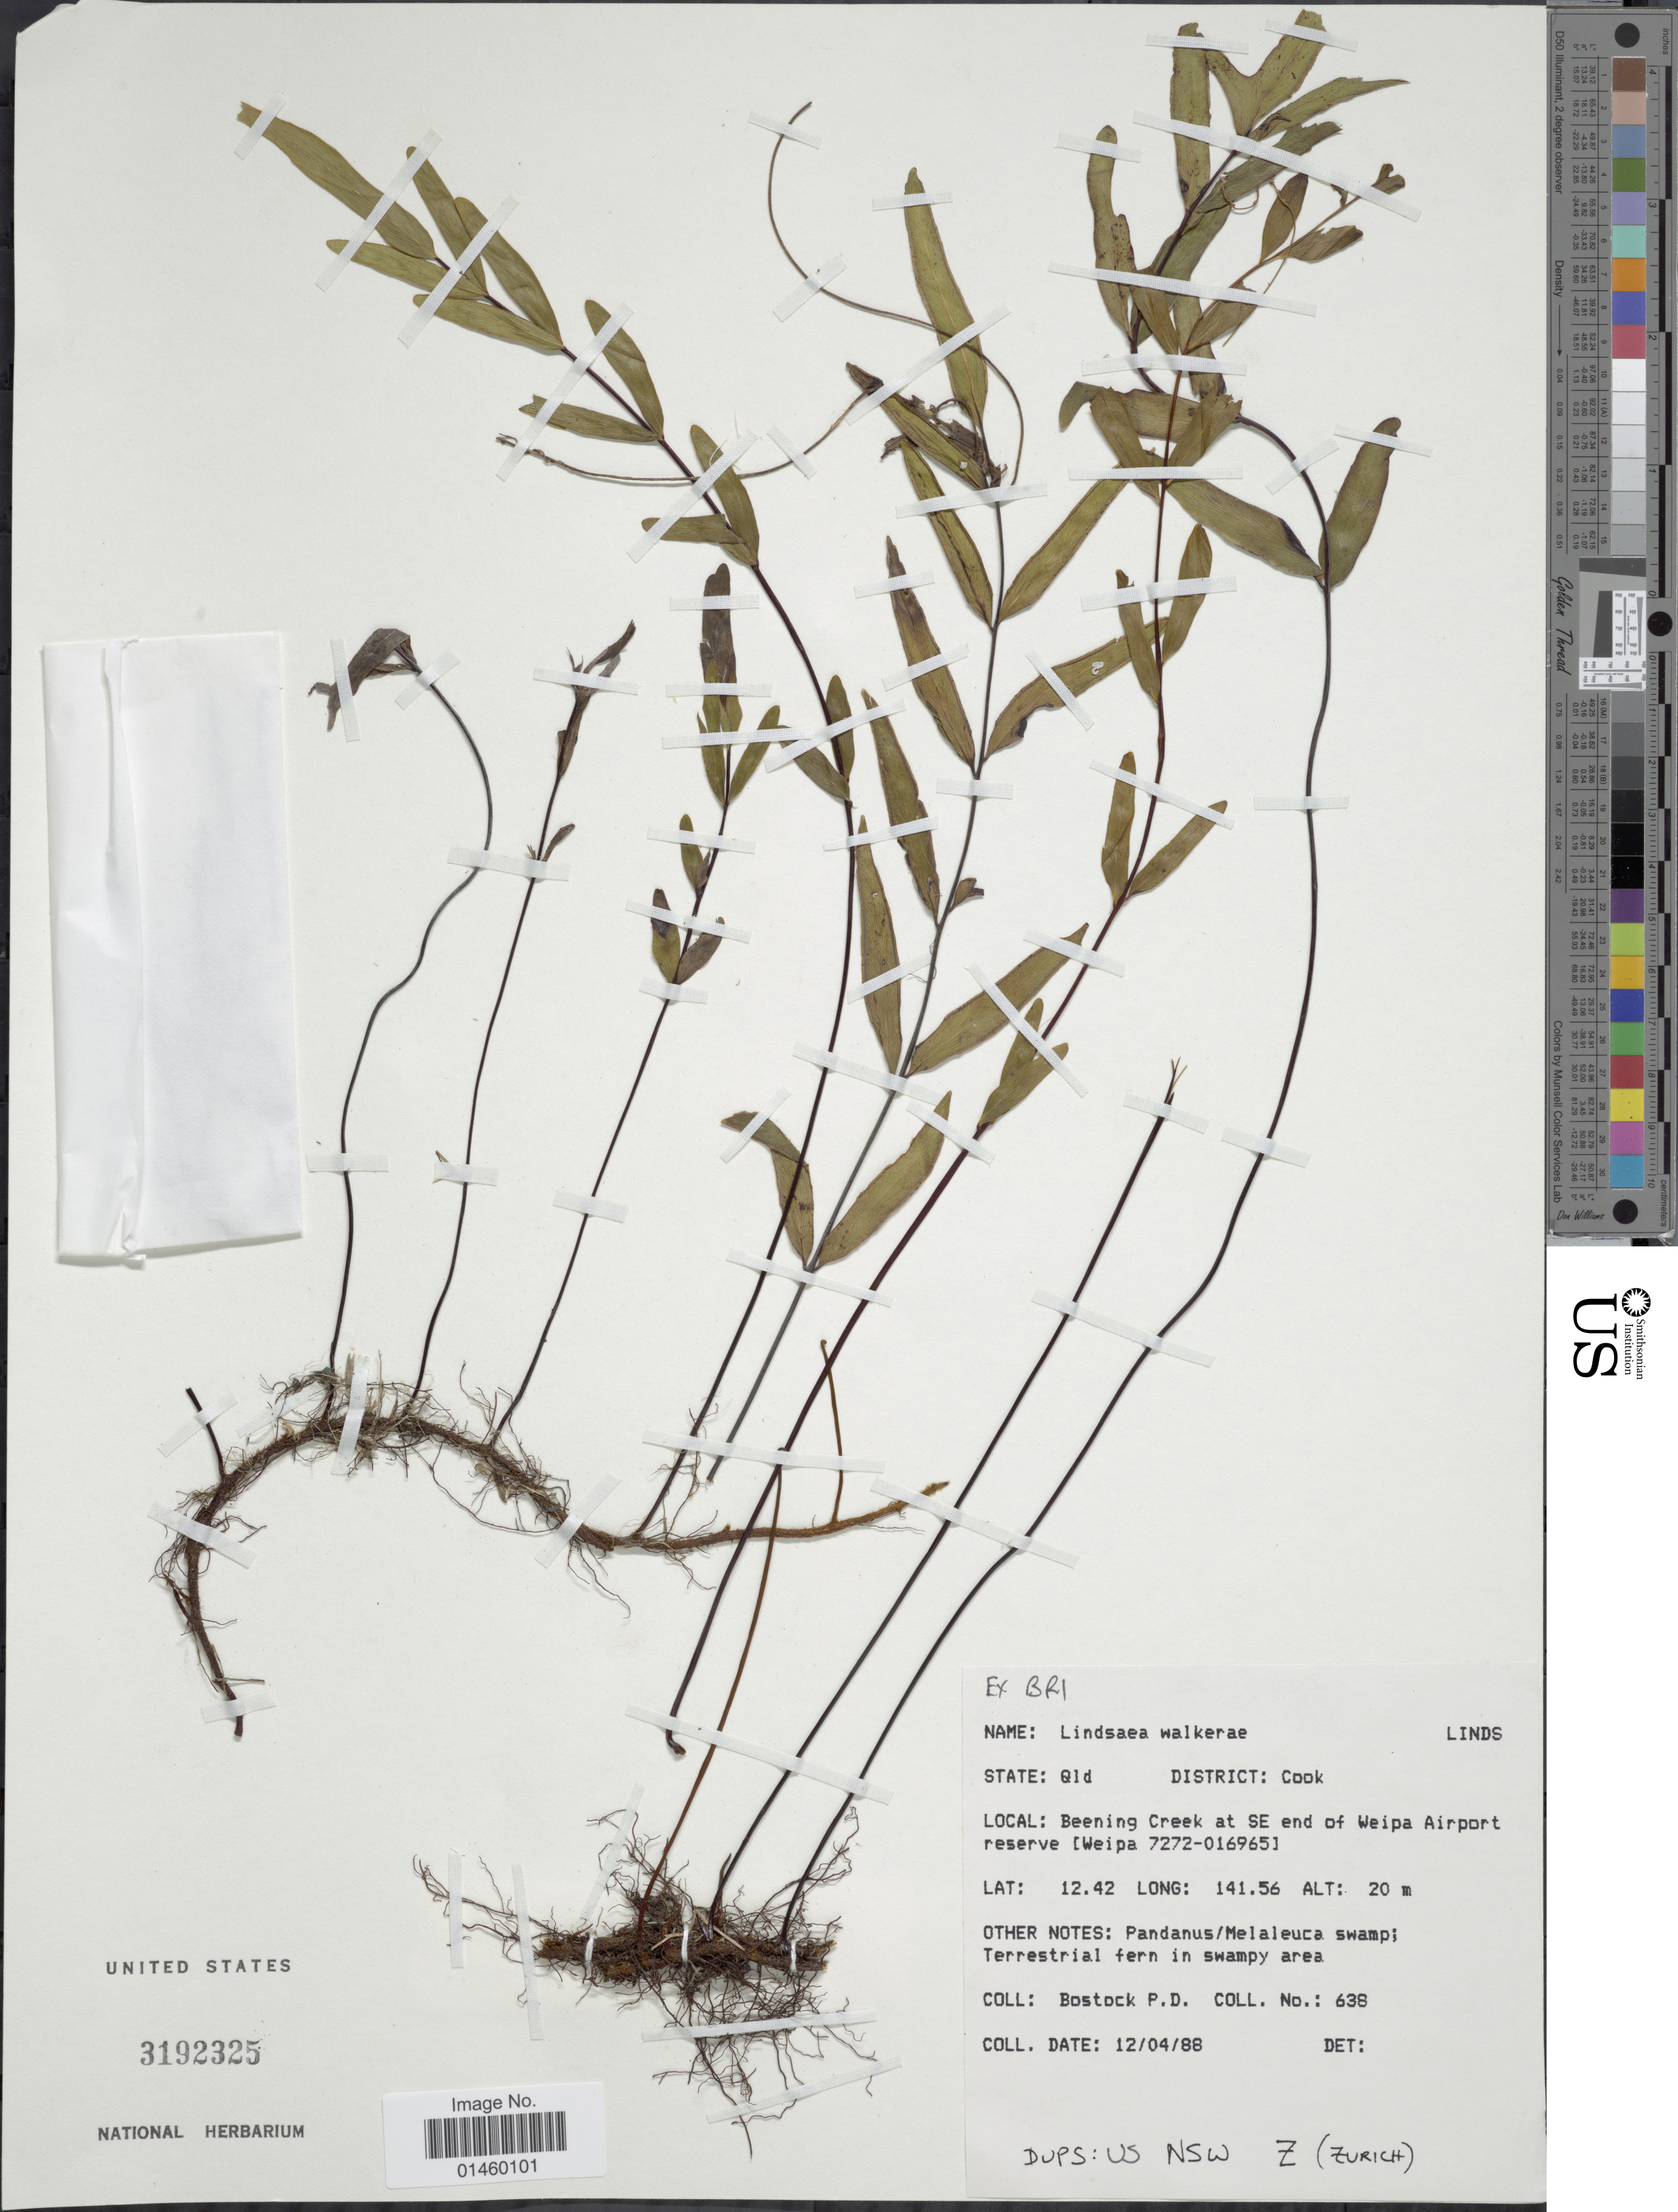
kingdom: Plantae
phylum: Tracheophyta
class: Polypodiopsida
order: Polypodiales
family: Lindsaeaceae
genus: Lindsaea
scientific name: Lindsaea walkerae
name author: Hosok.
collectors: P. Bostock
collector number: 638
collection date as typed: Transcribed d/m/y: 12/4/88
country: Australia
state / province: Queensland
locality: State: Qld. District: Cook. Beening Creek at SE end of Weipa Airport reserve [Weipa 7272-016965].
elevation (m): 20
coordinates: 12.42 ?, 141.56 ?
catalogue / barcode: US 3192325